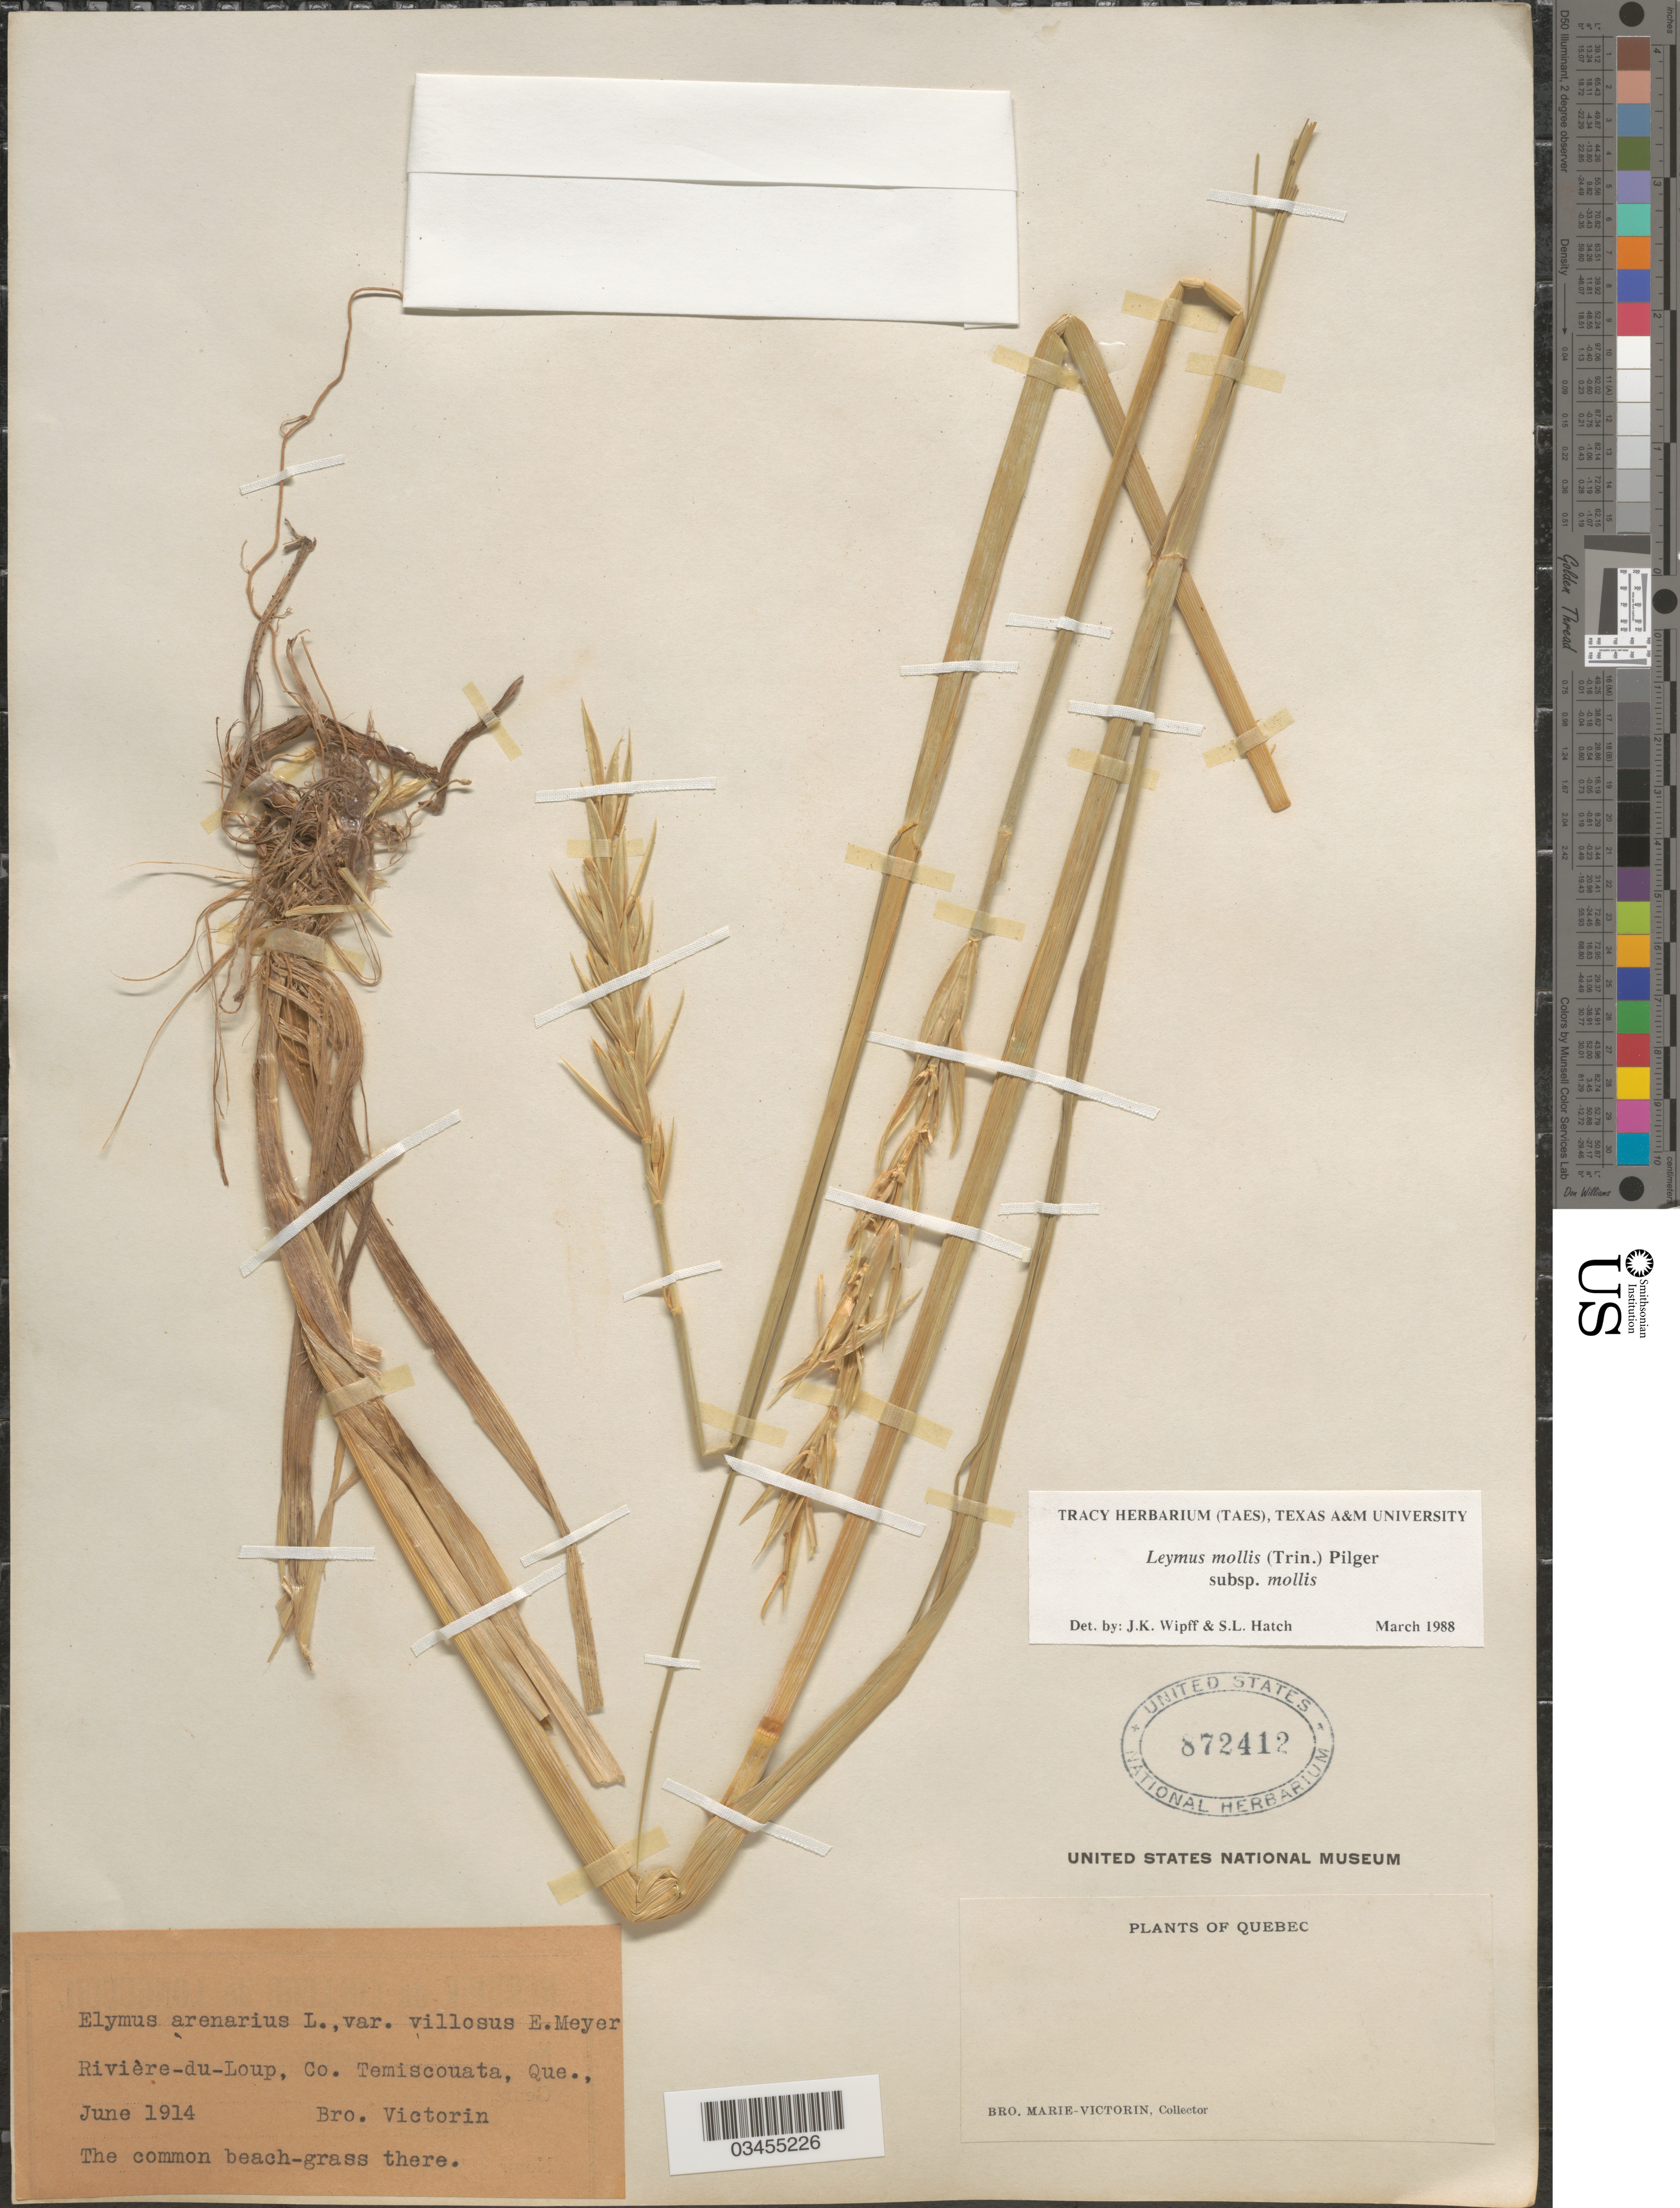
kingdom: Plantae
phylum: Tracheophyta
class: Liliopsida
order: Poales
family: Poaceae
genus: Leymus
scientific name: Leymus mollis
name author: (Trin.) Pilg.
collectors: Fr. Marie-Victorin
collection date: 1914-06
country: Canada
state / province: Quebec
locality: Rivière-du-Loup, Co. Temiscouata.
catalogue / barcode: US 872412